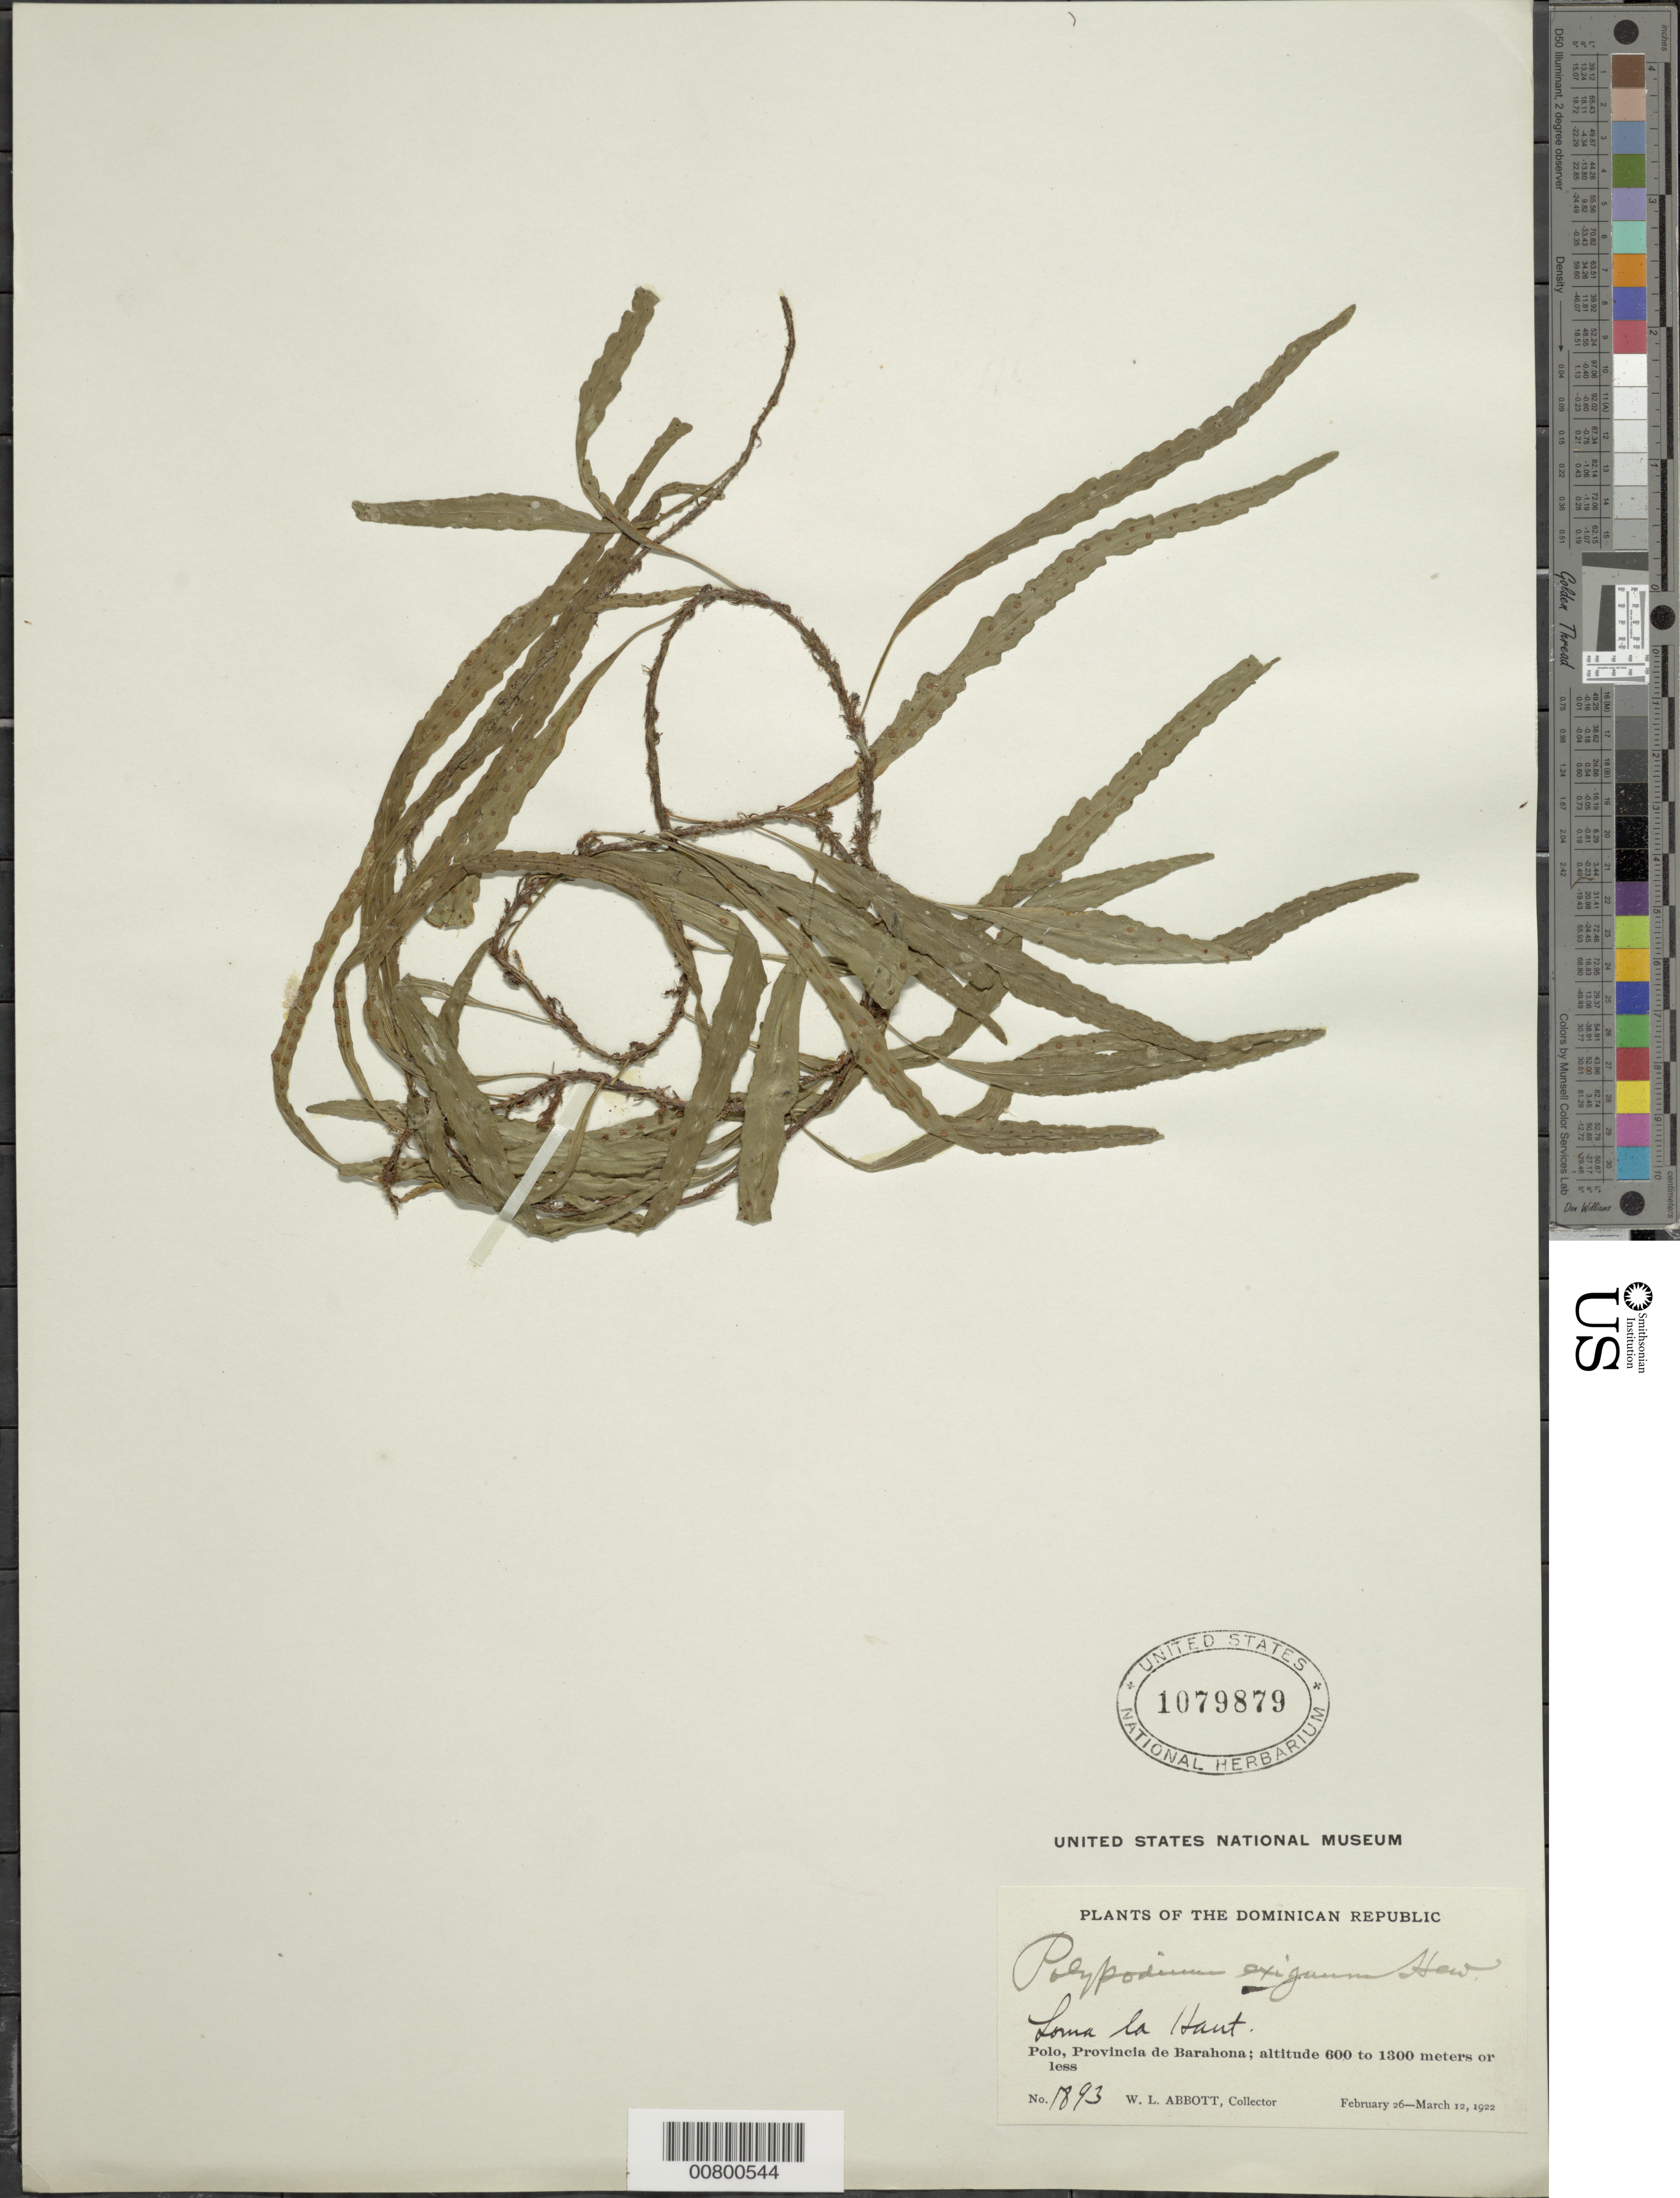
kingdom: Plantae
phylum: Tracheophyta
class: Polypodiopsida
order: Polypodiales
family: Polypodiaceae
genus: Microgramma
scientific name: Microgramma heterophylla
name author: (L.) Wherry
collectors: W. L. Abbott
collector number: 1893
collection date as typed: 26 Feb 1922 12 Mar 1922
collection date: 1922-02-26/1922-03-12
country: Dominican Republic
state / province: Barahona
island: Hispaniola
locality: Polo, Loma la Haut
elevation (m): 600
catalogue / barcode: US 1079879